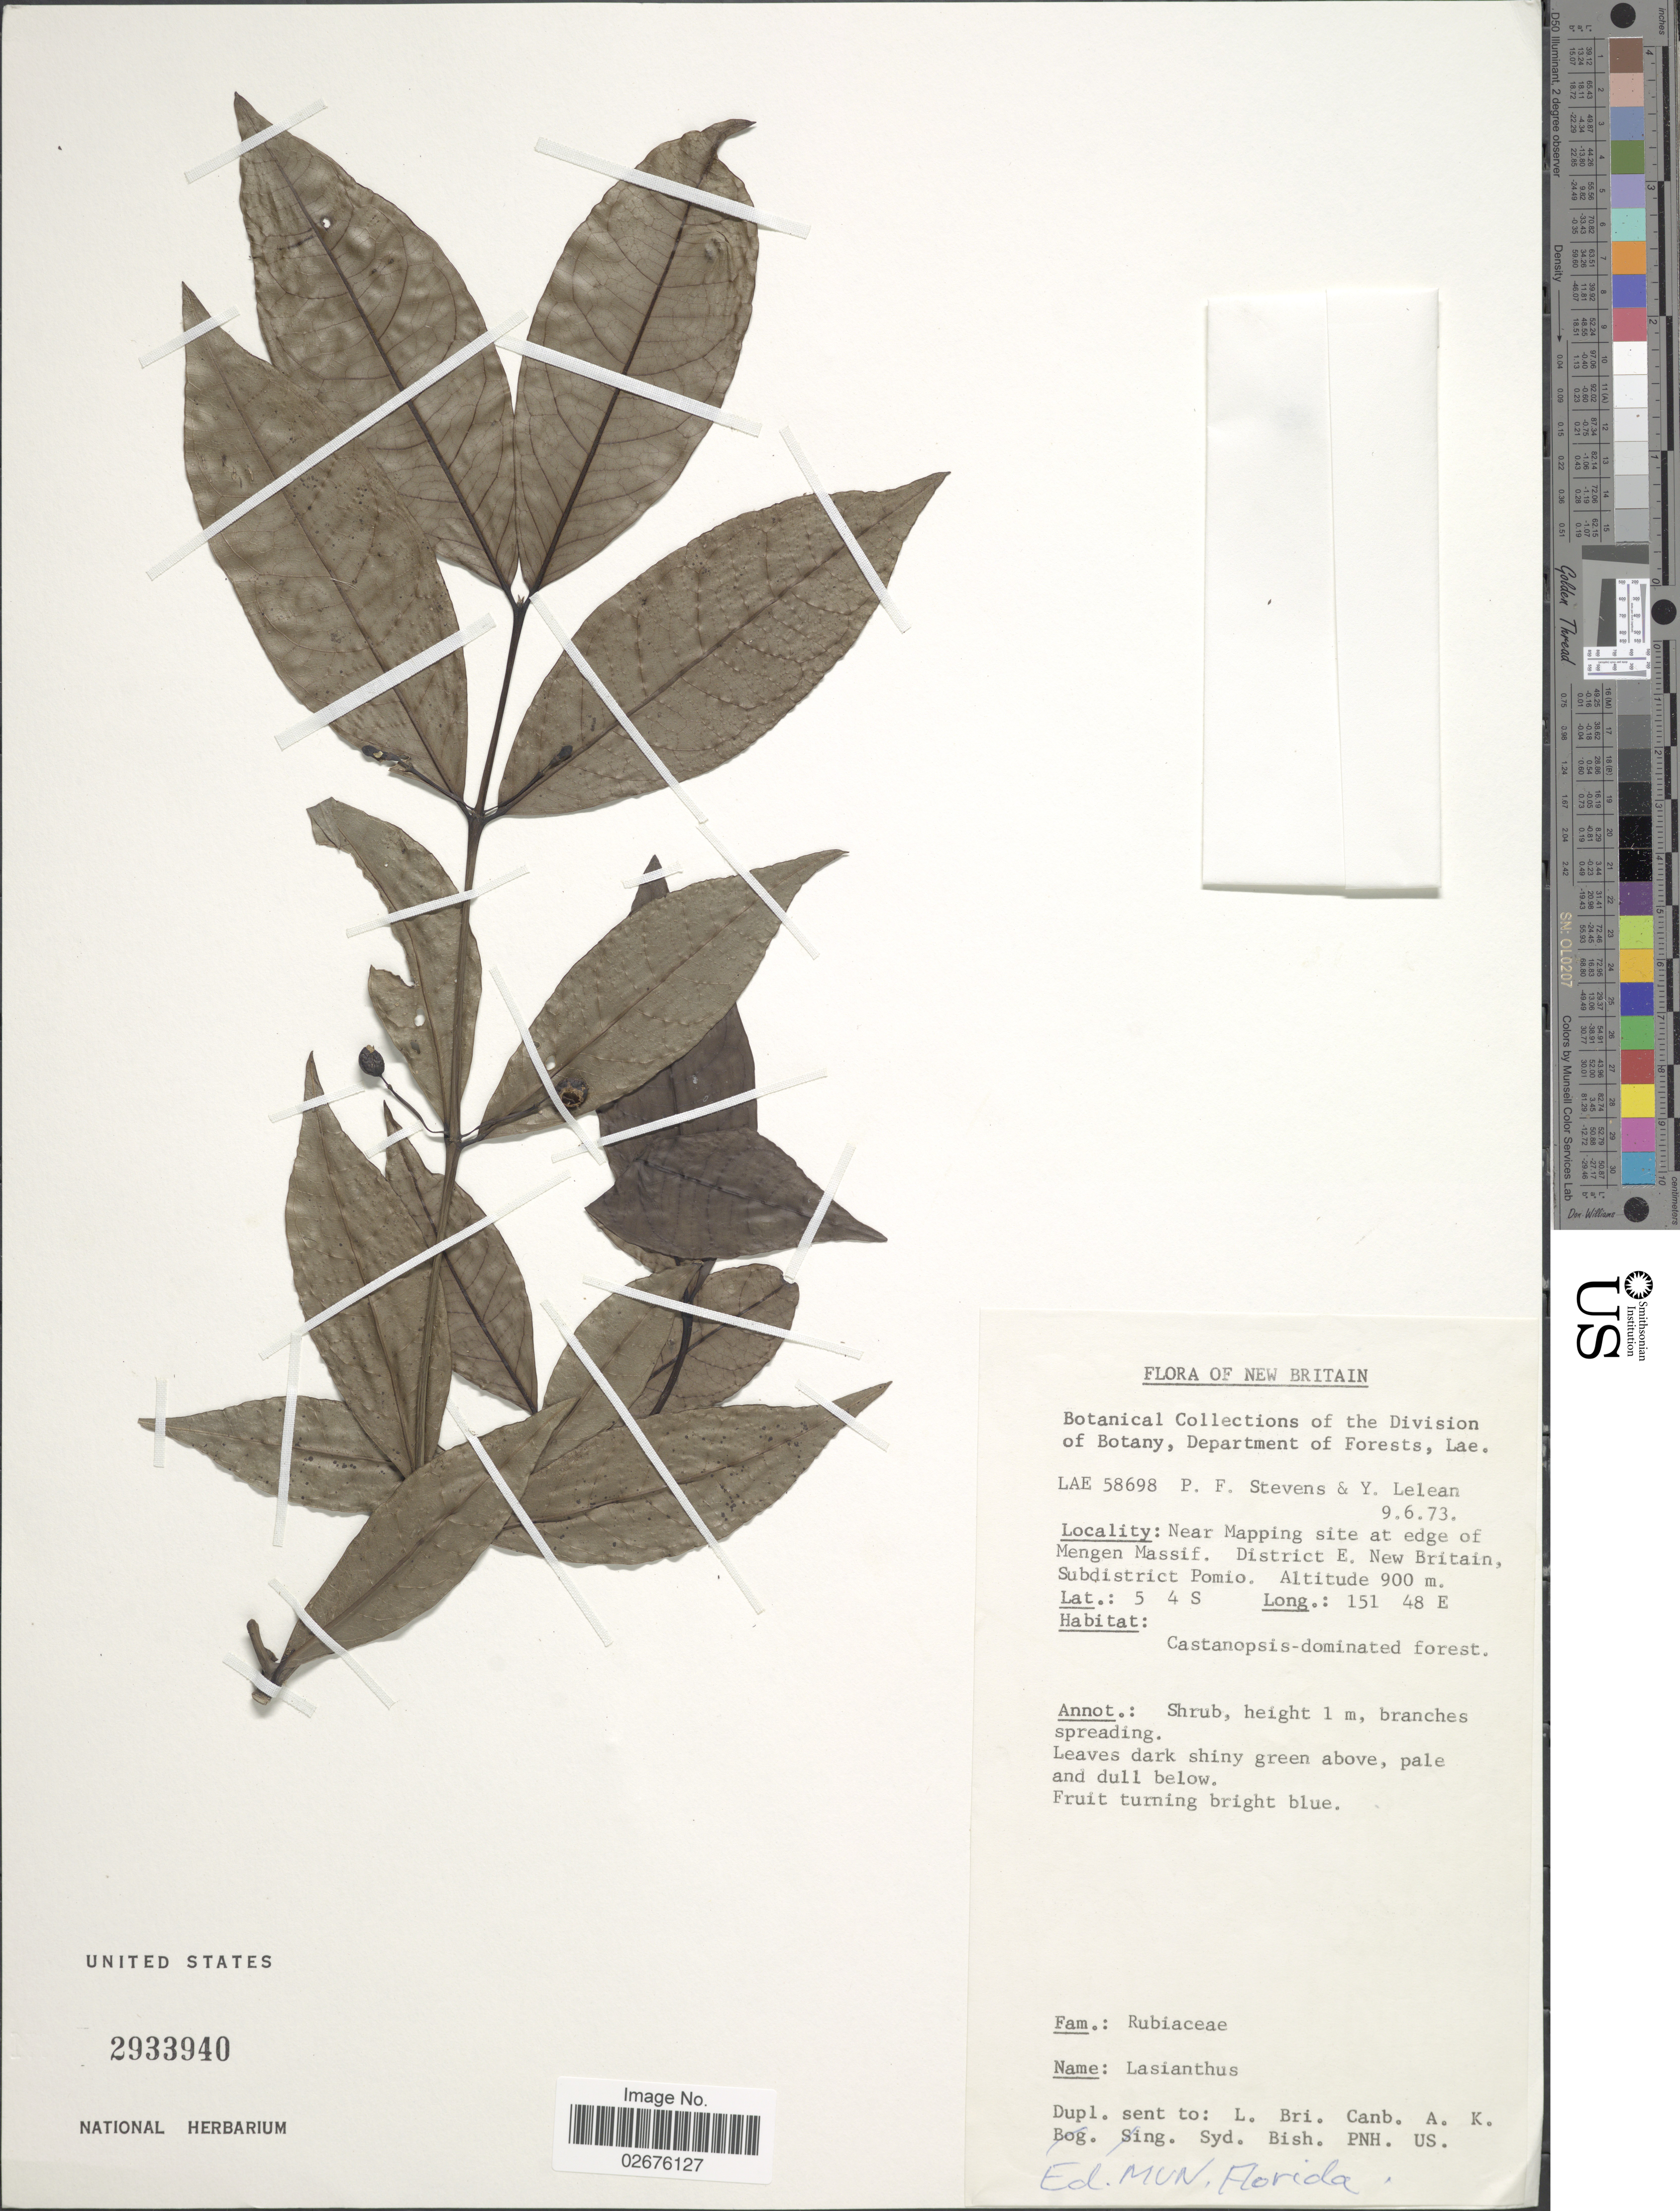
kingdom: Plantae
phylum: Tracheophyta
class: Magnoliopsida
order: Gentianales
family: Rubiaceae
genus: Lasianthus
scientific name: Lasianthus sp.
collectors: P. F. Stevens & Y. Lelean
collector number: LAE 58698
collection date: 1973-06-09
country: Papua New Guinea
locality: New Britain. Near Mapping site at edge of Mengen Massif. District E. New Britain. Subdistrict Pomio.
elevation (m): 900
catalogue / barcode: US 2933940